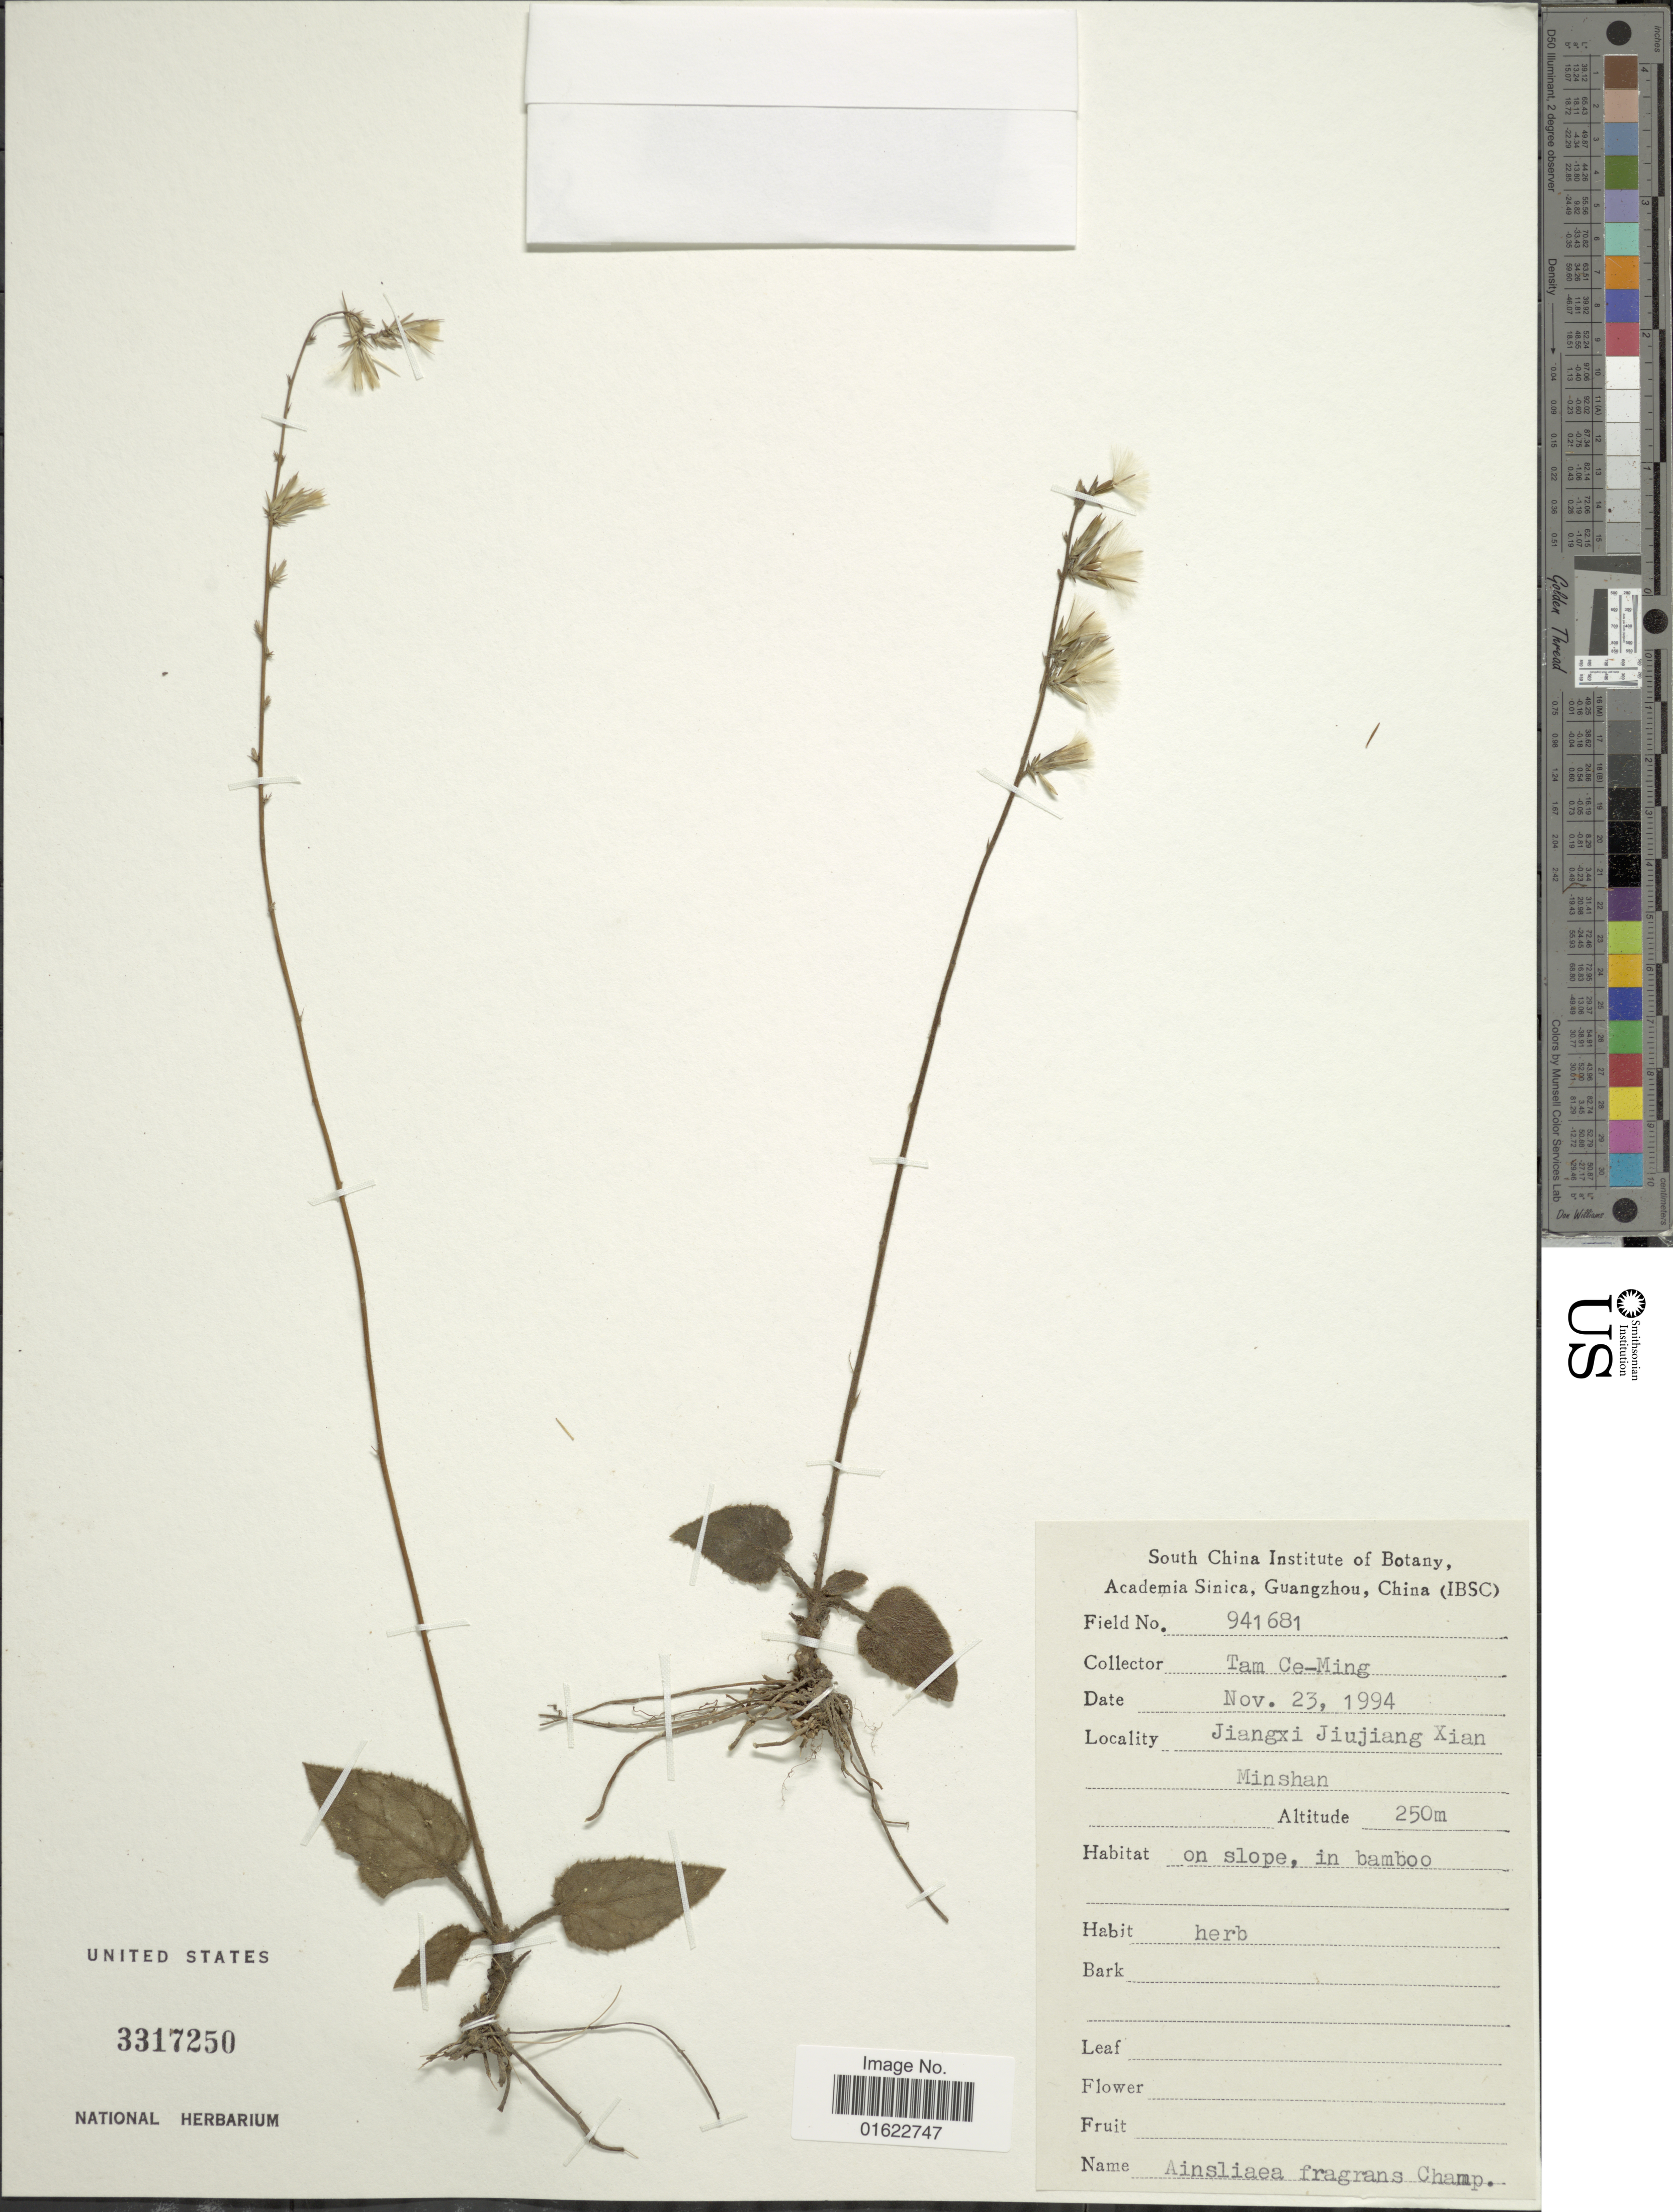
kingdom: Plantae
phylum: Tracheophyta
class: Magnoliopsida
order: Asterales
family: Asteraceae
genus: Ainsliaea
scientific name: Ainsliaea fragrans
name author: Champ. ex Benth.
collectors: Tam Ce-Ming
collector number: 941681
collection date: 1994-11-23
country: China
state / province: Jiangxi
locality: Jianxi Jiujiang Xian Minshan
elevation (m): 250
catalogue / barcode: US 3317250